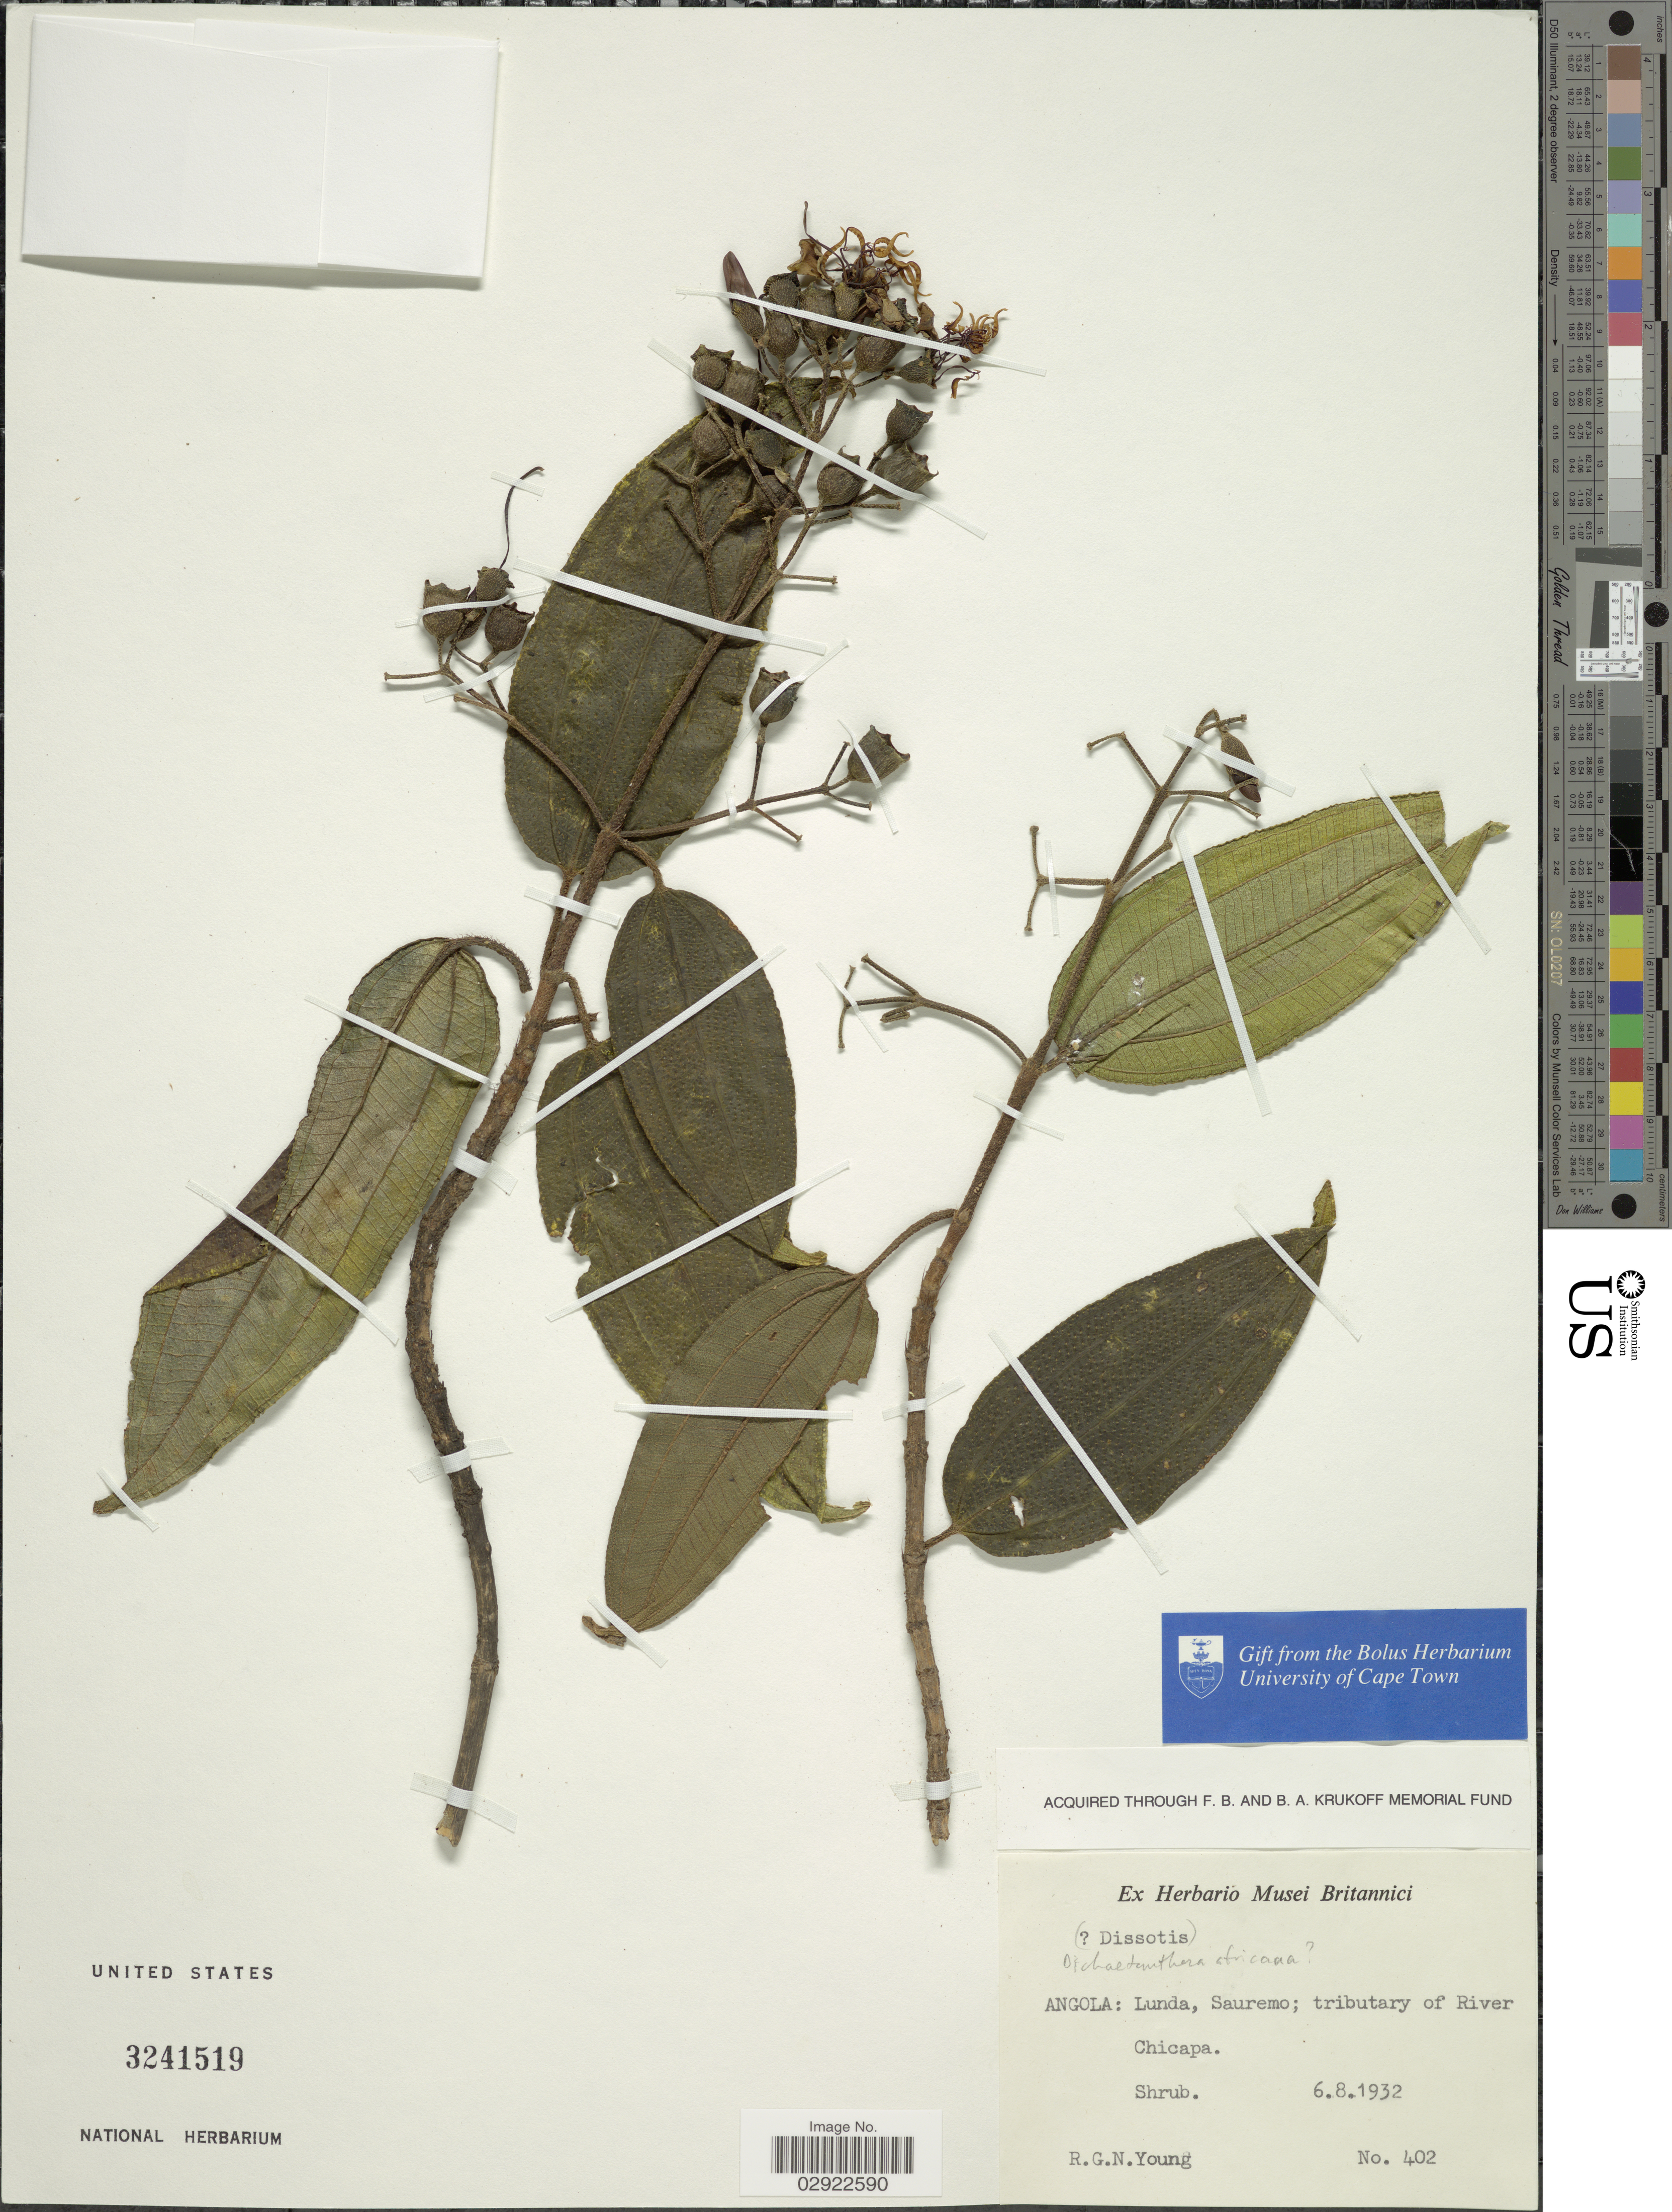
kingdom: Plantae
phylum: Tracheophyta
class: Magnoliopsida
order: Myrtales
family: Melastomataceae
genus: Dichaetanthera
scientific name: Dichaetanthera africana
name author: (Hook. f.) Jacq.-Fél.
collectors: R. Young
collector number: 402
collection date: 1932-08-06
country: Angola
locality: Lunda, Sauremo; tributary of River Chicapa.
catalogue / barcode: US 3241519